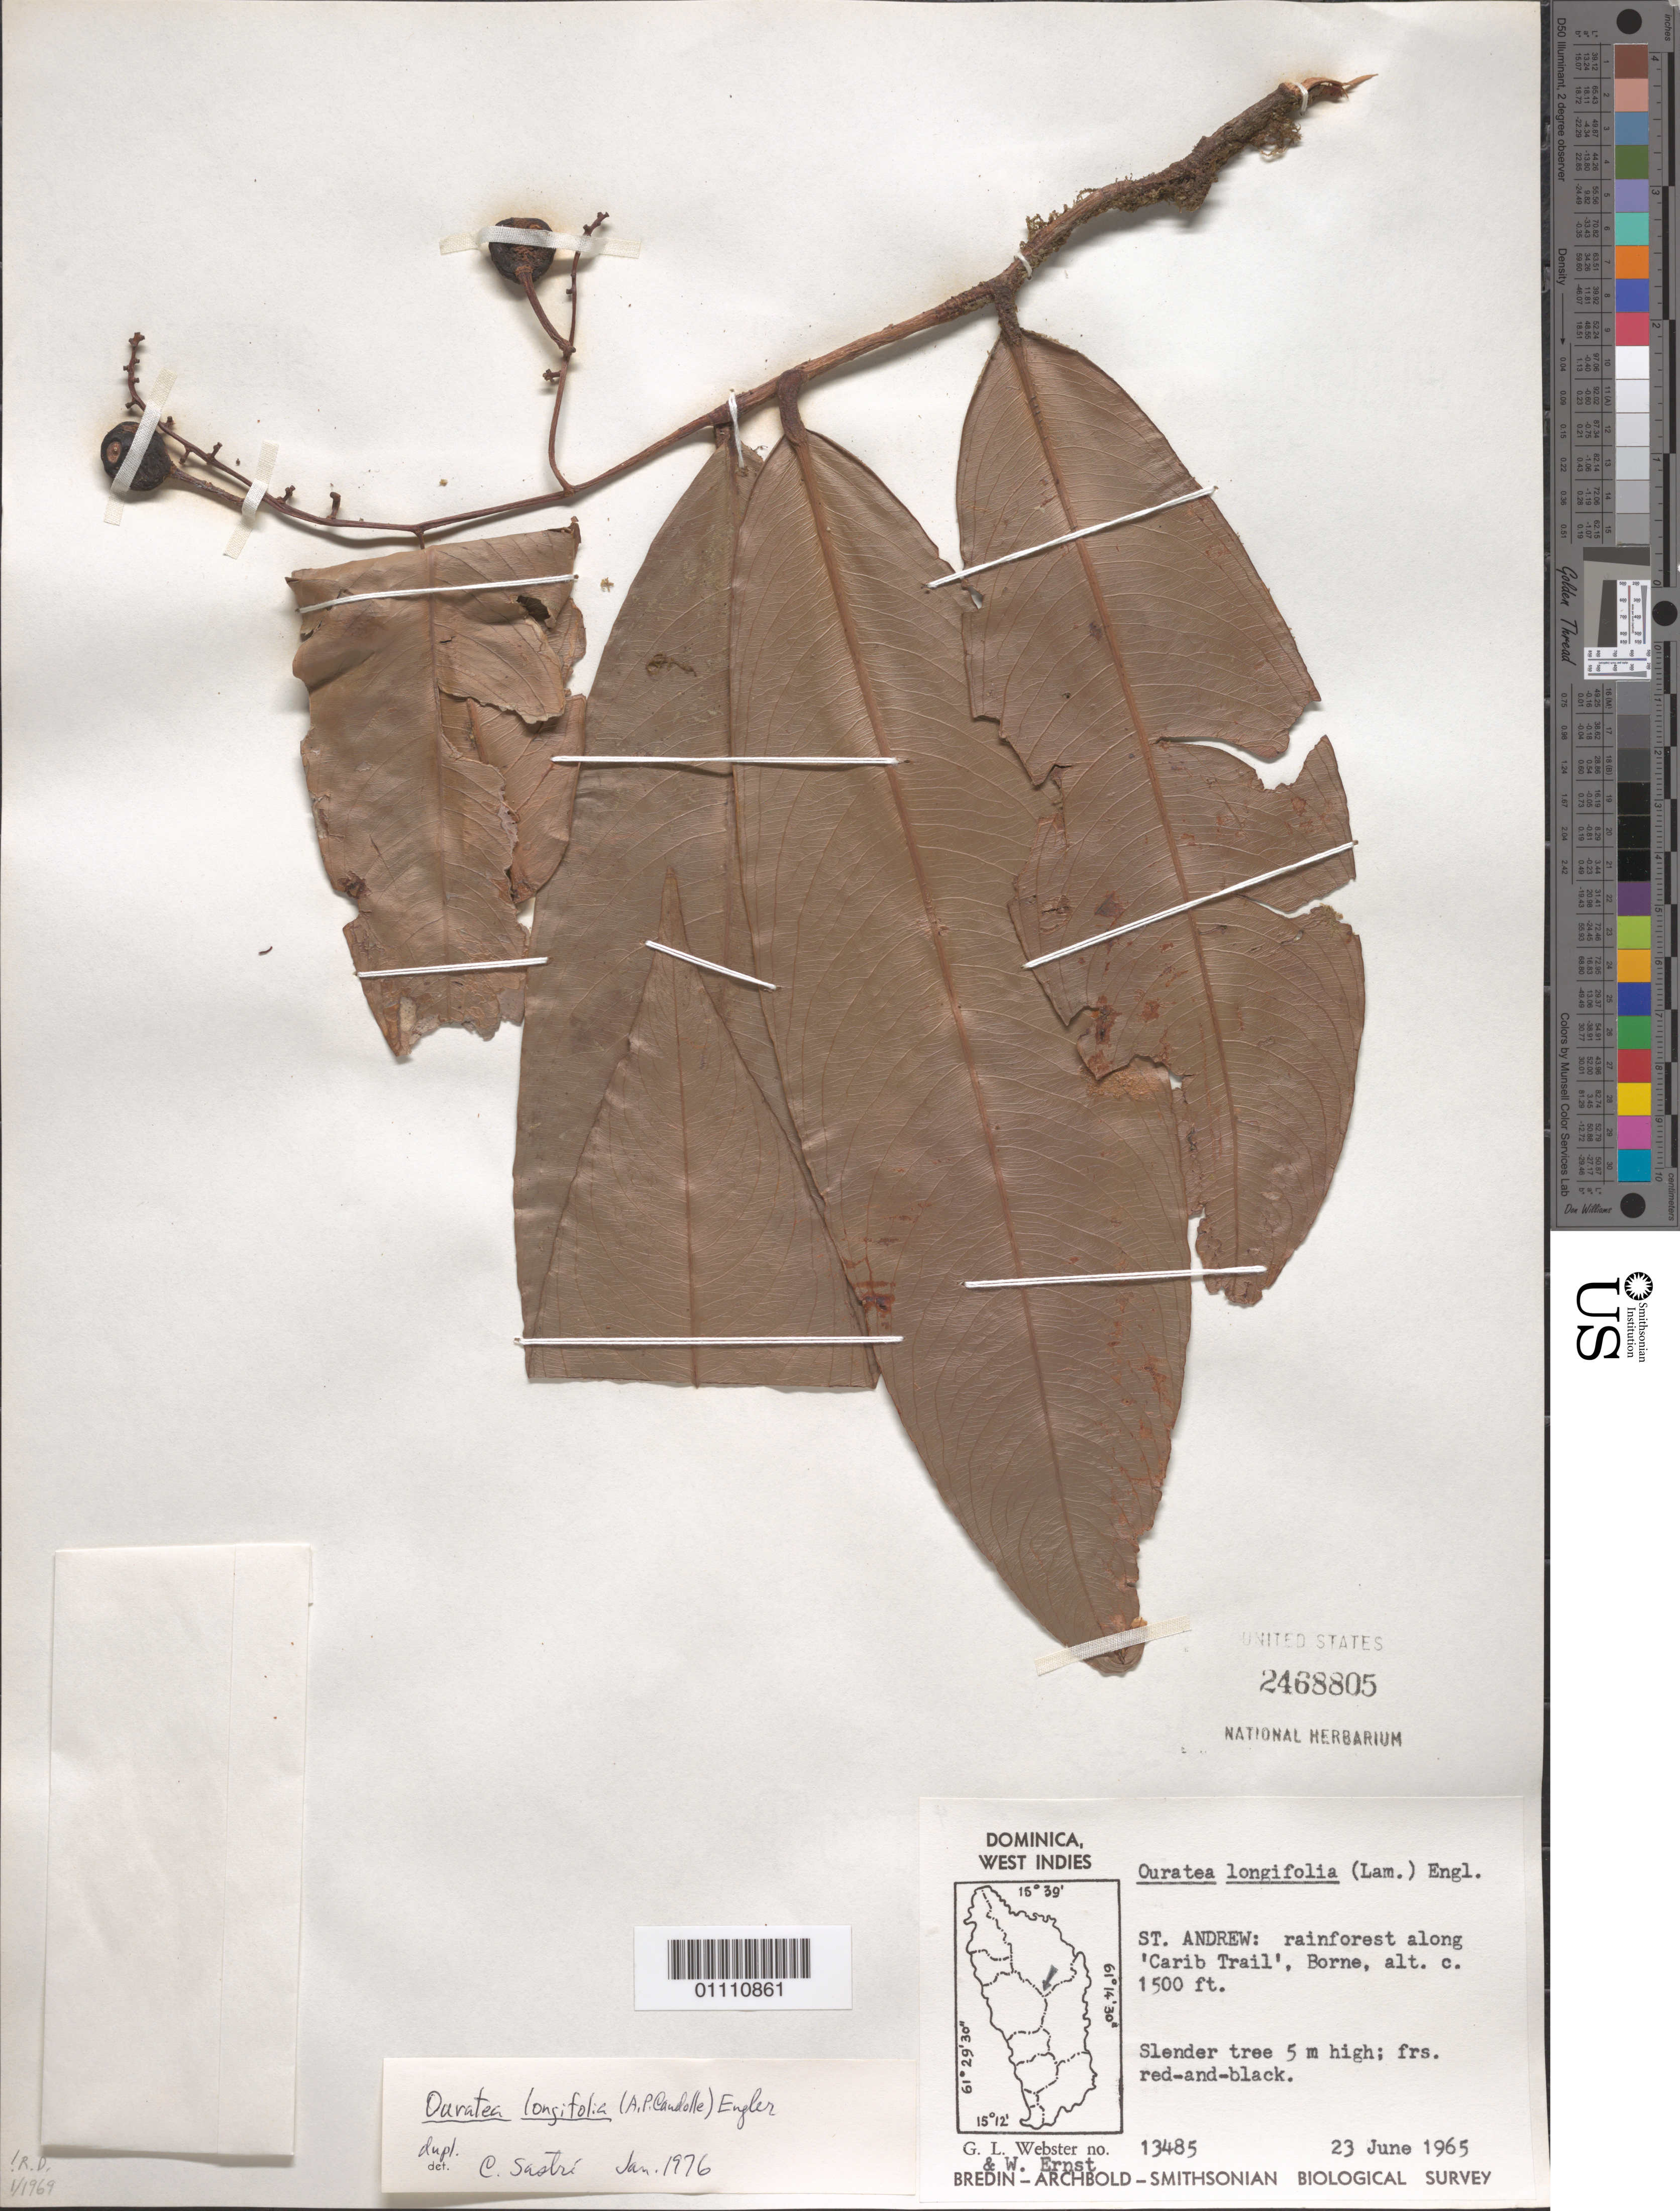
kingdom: Plantae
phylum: Tracheophyta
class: Magnoliopsida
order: Malpighiales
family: Ochnaceae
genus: Ouratea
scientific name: Ouratea longifolia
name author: (Lam.) Engl.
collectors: G. L. Webster & W. R. Ernst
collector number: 13485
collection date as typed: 23 Jun 1965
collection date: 1965-06-23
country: Dominica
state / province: St. Andrew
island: Dominica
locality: st. andrew: rainforest along caribbean trail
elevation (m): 457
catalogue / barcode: US 2468805